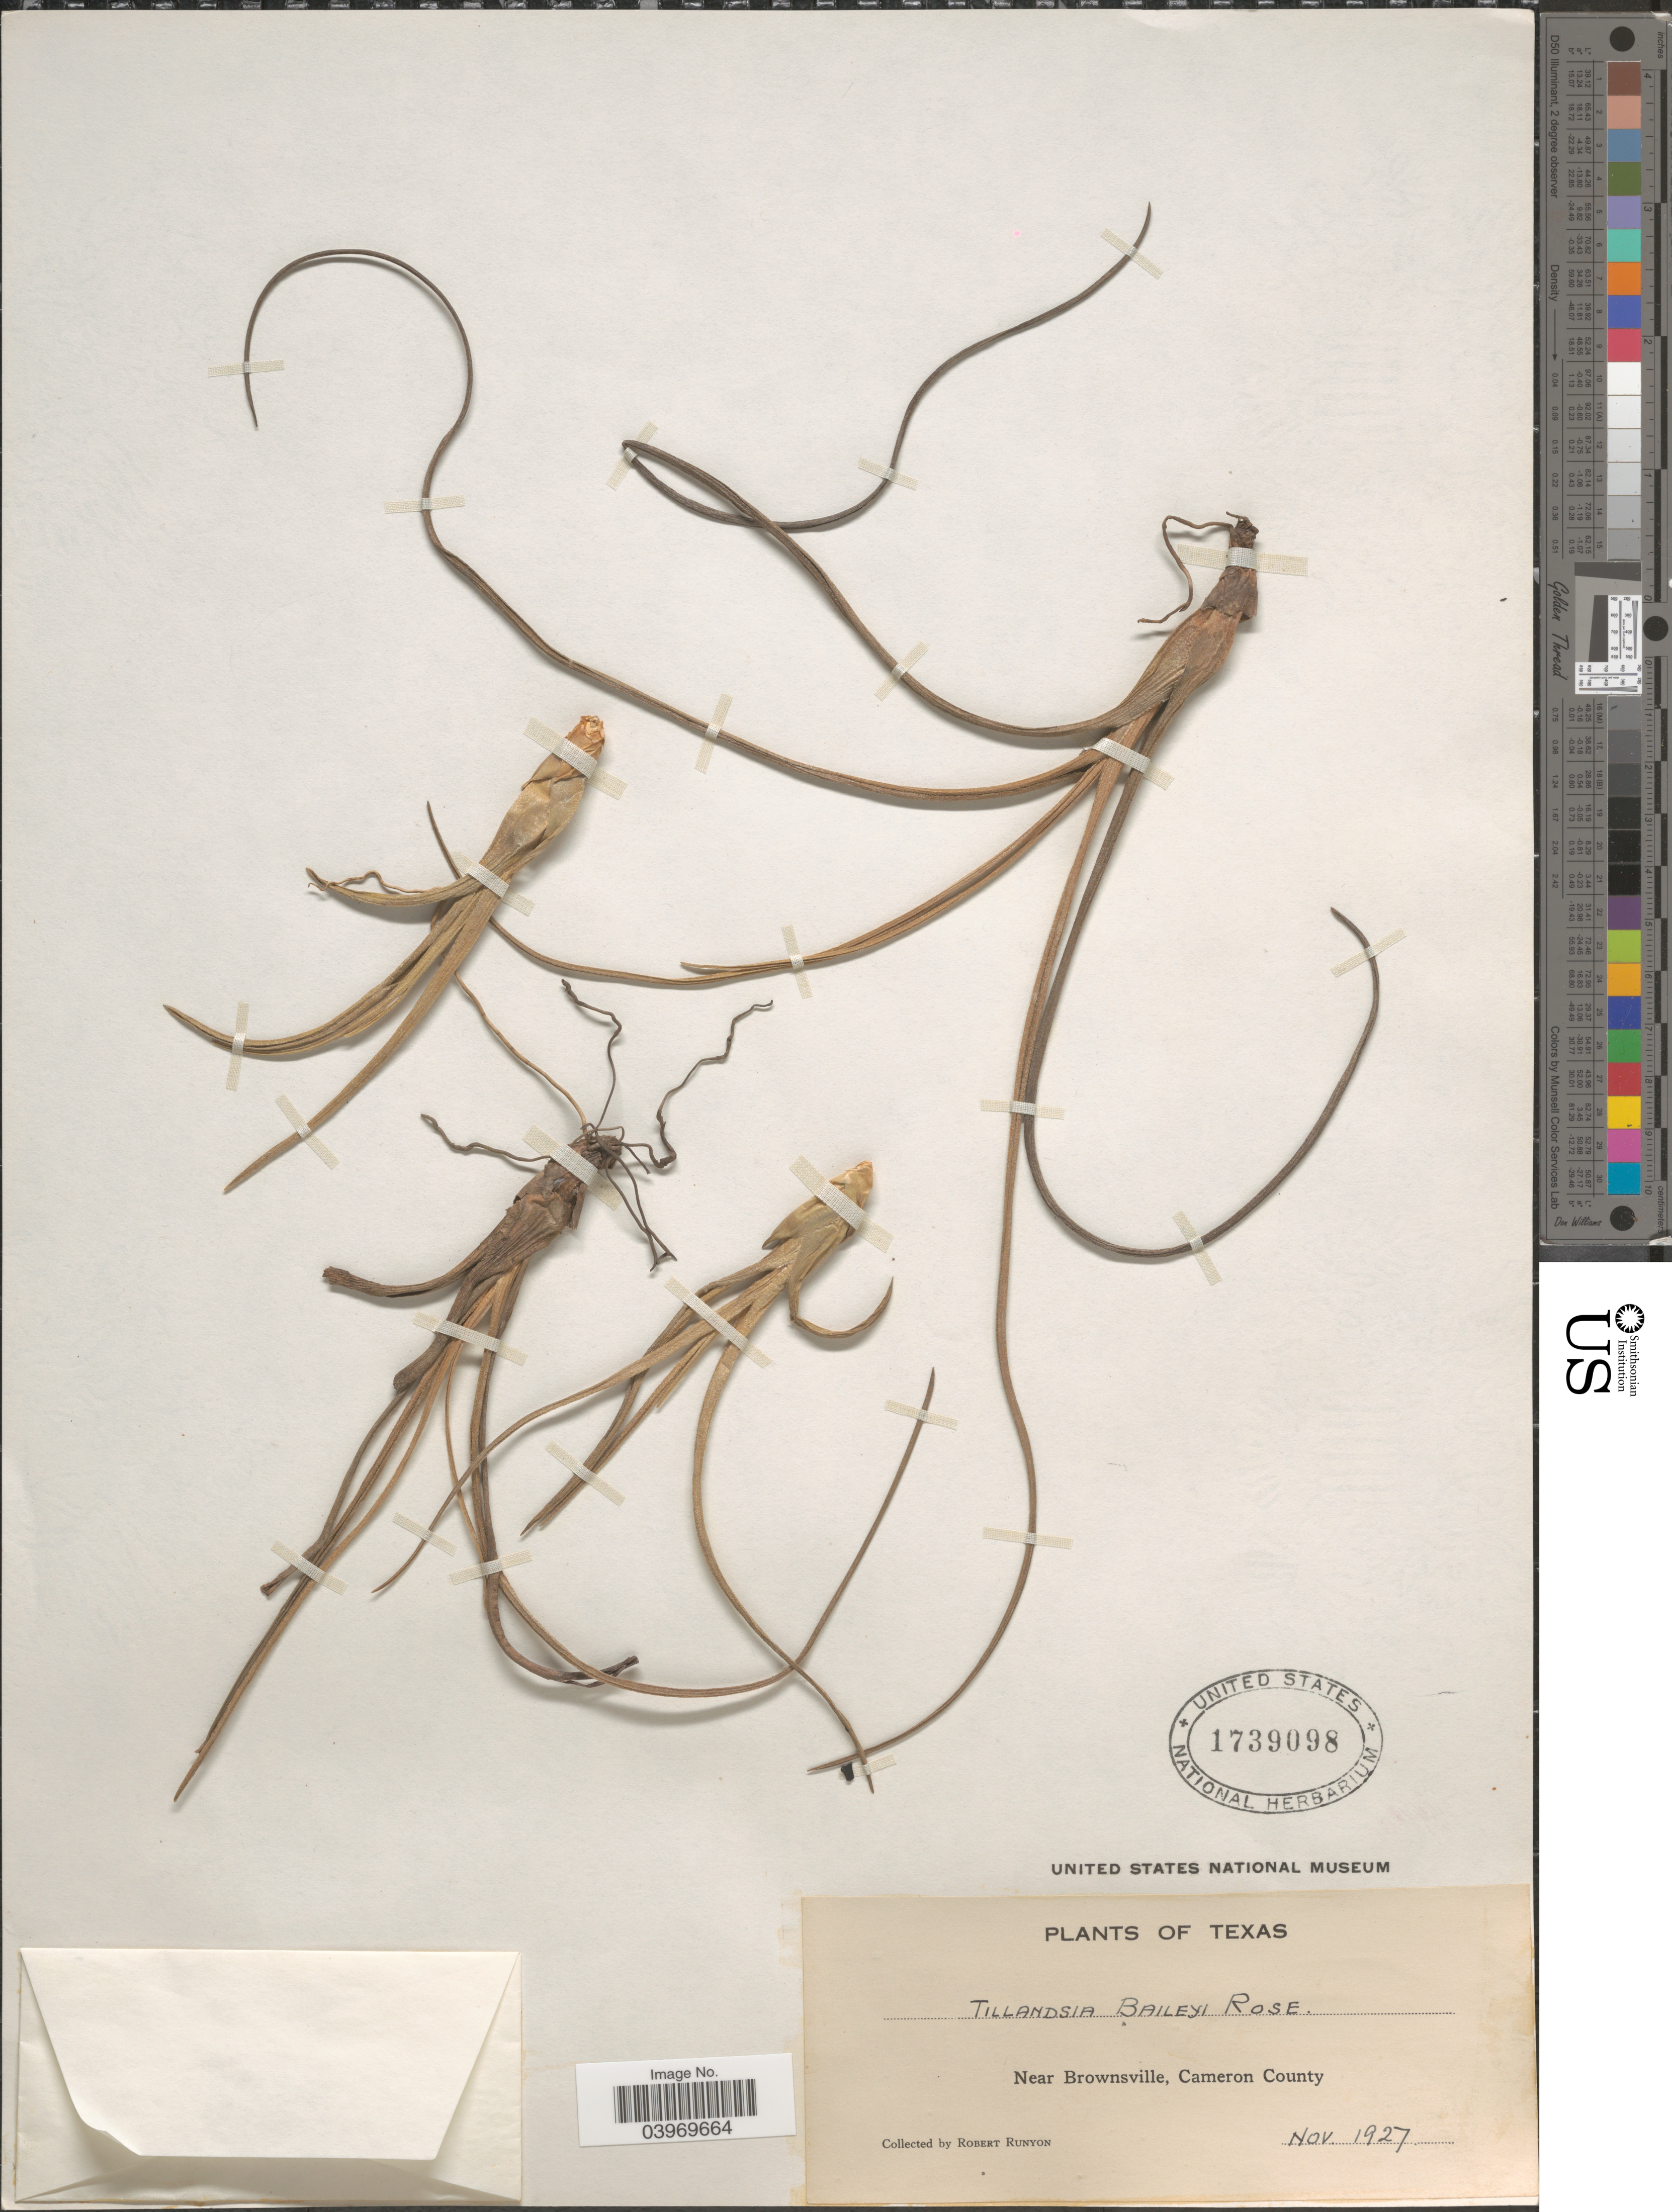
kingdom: Plantae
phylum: Tracheophyta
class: Liliopsida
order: Poales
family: Bromeliaceae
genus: Tillandsia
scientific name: Tillandsia baileyi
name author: Rose ex Small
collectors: R. Runyon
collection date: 1927-11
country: United States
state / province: Texas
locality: Near Brownsville, Cameron County.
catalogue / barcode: US 1739098